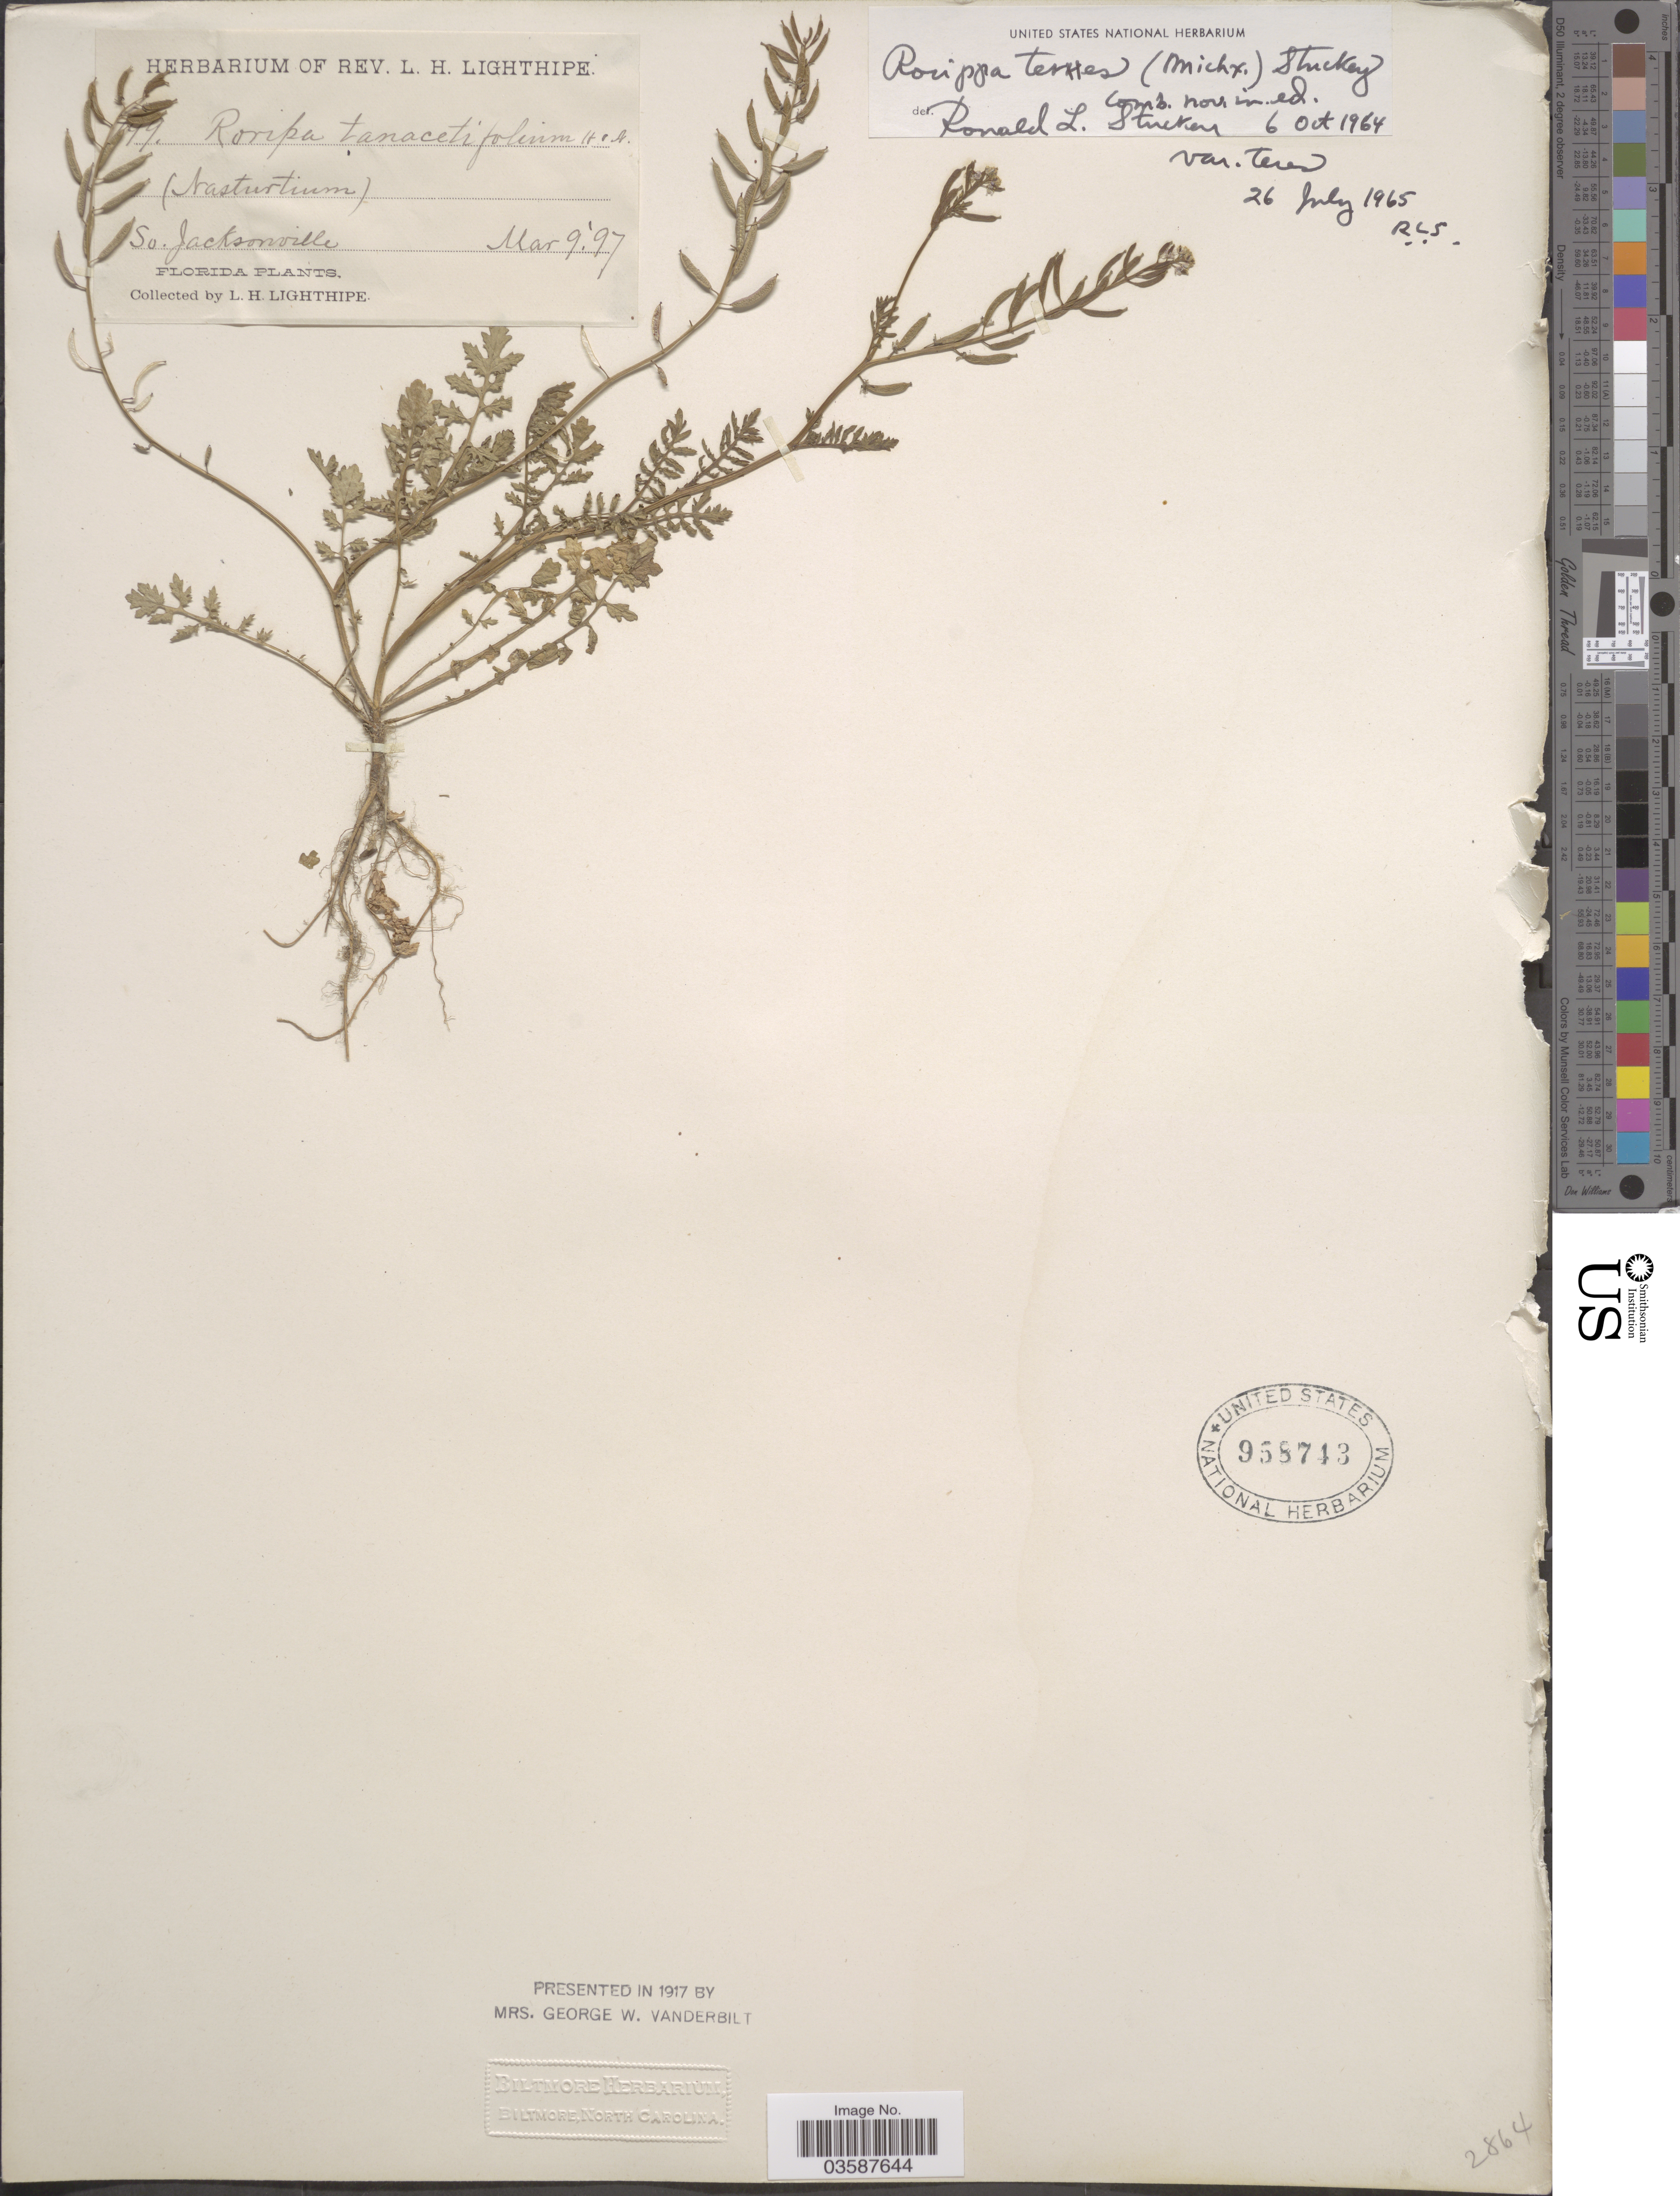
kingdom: Plantae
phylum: Tracheophyta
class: Magnoliopsida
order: Brassicales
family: Brassicaceae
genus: Rorippa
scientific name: Rorippa teres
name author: (Michx.) Stuckey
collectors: Rev. L. H. Lighthipe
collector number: !9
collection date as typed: Transcribed d/m/y: 9/3/97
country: United States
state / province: Florida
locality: So. Jacksonville.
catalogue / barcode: US 958743